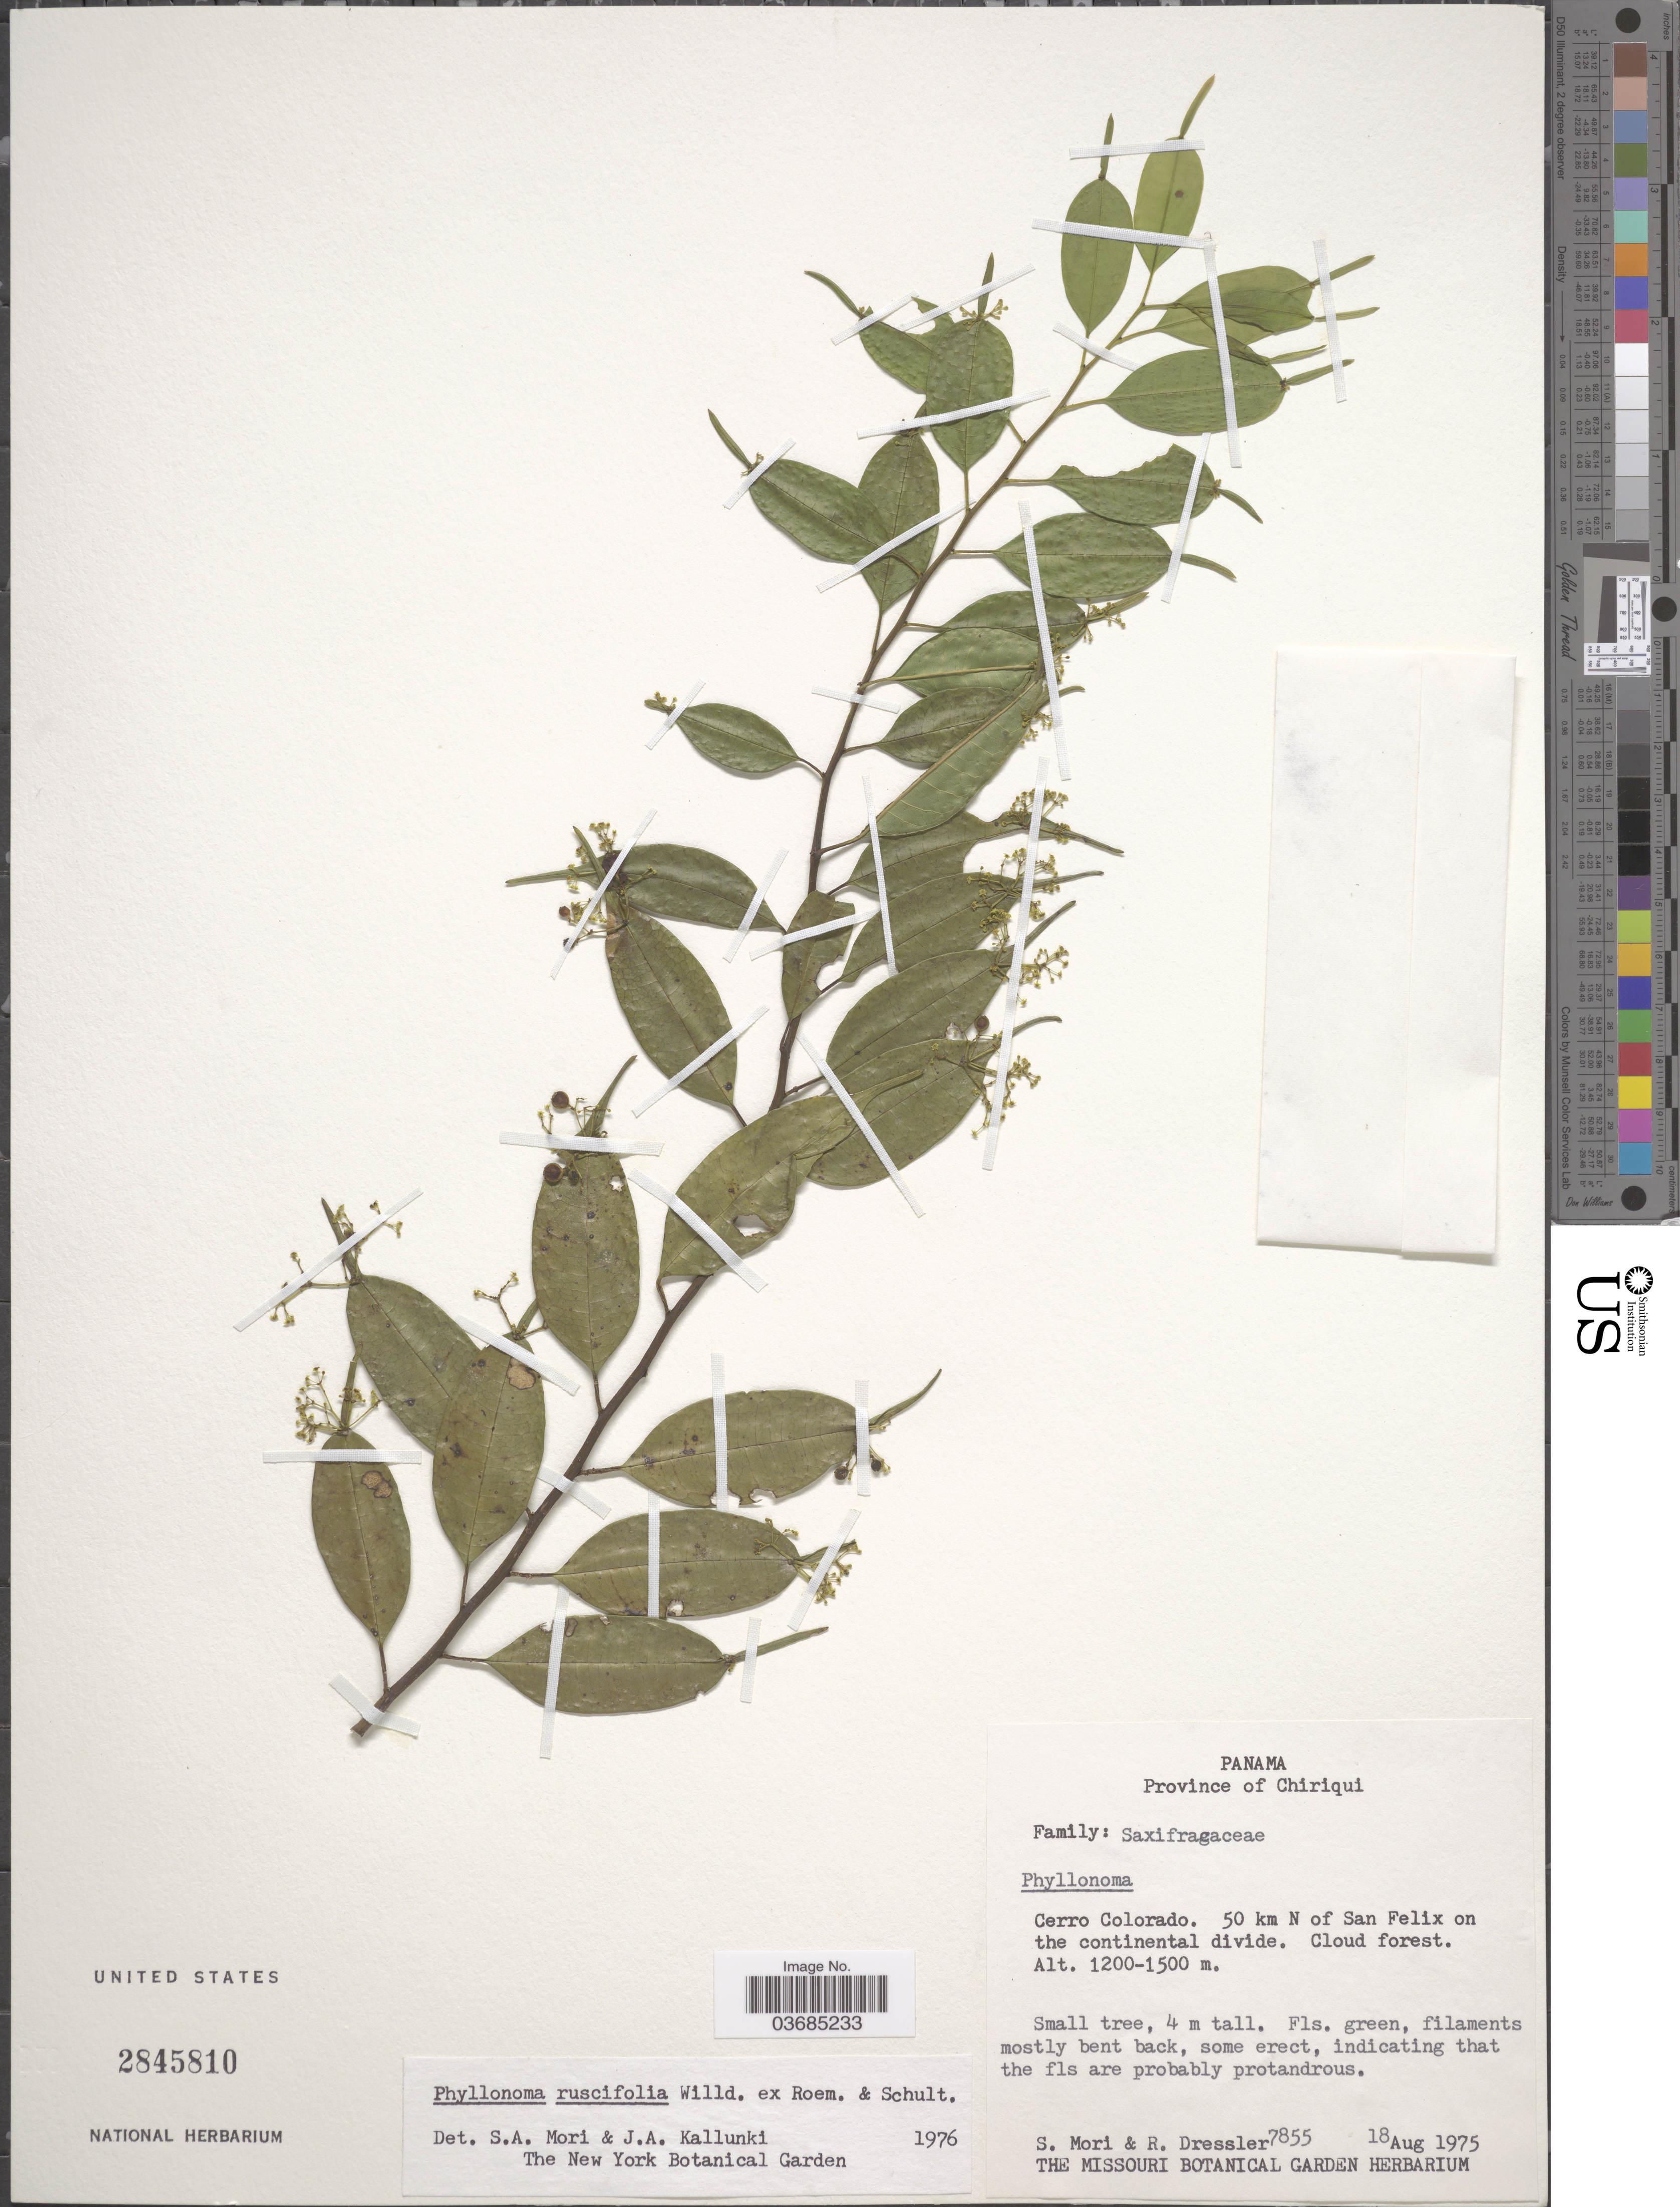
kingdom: Plantae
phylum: Tracheophyta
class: Magnoliopsida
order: Aquifoliales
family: Phyllonomaceae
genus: Phyllonoma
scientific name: Phyllonoma ruscifolia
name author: Willd. ex Schult.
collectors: S. Mori & R. Dressler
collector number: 7855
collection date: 1975-08-18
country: Panama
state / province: Chiriqui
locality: Cerro Colorado. 50 km N of San Felix on the continental divide. Cloud forest.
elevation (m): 1200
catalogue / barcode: US 2845810